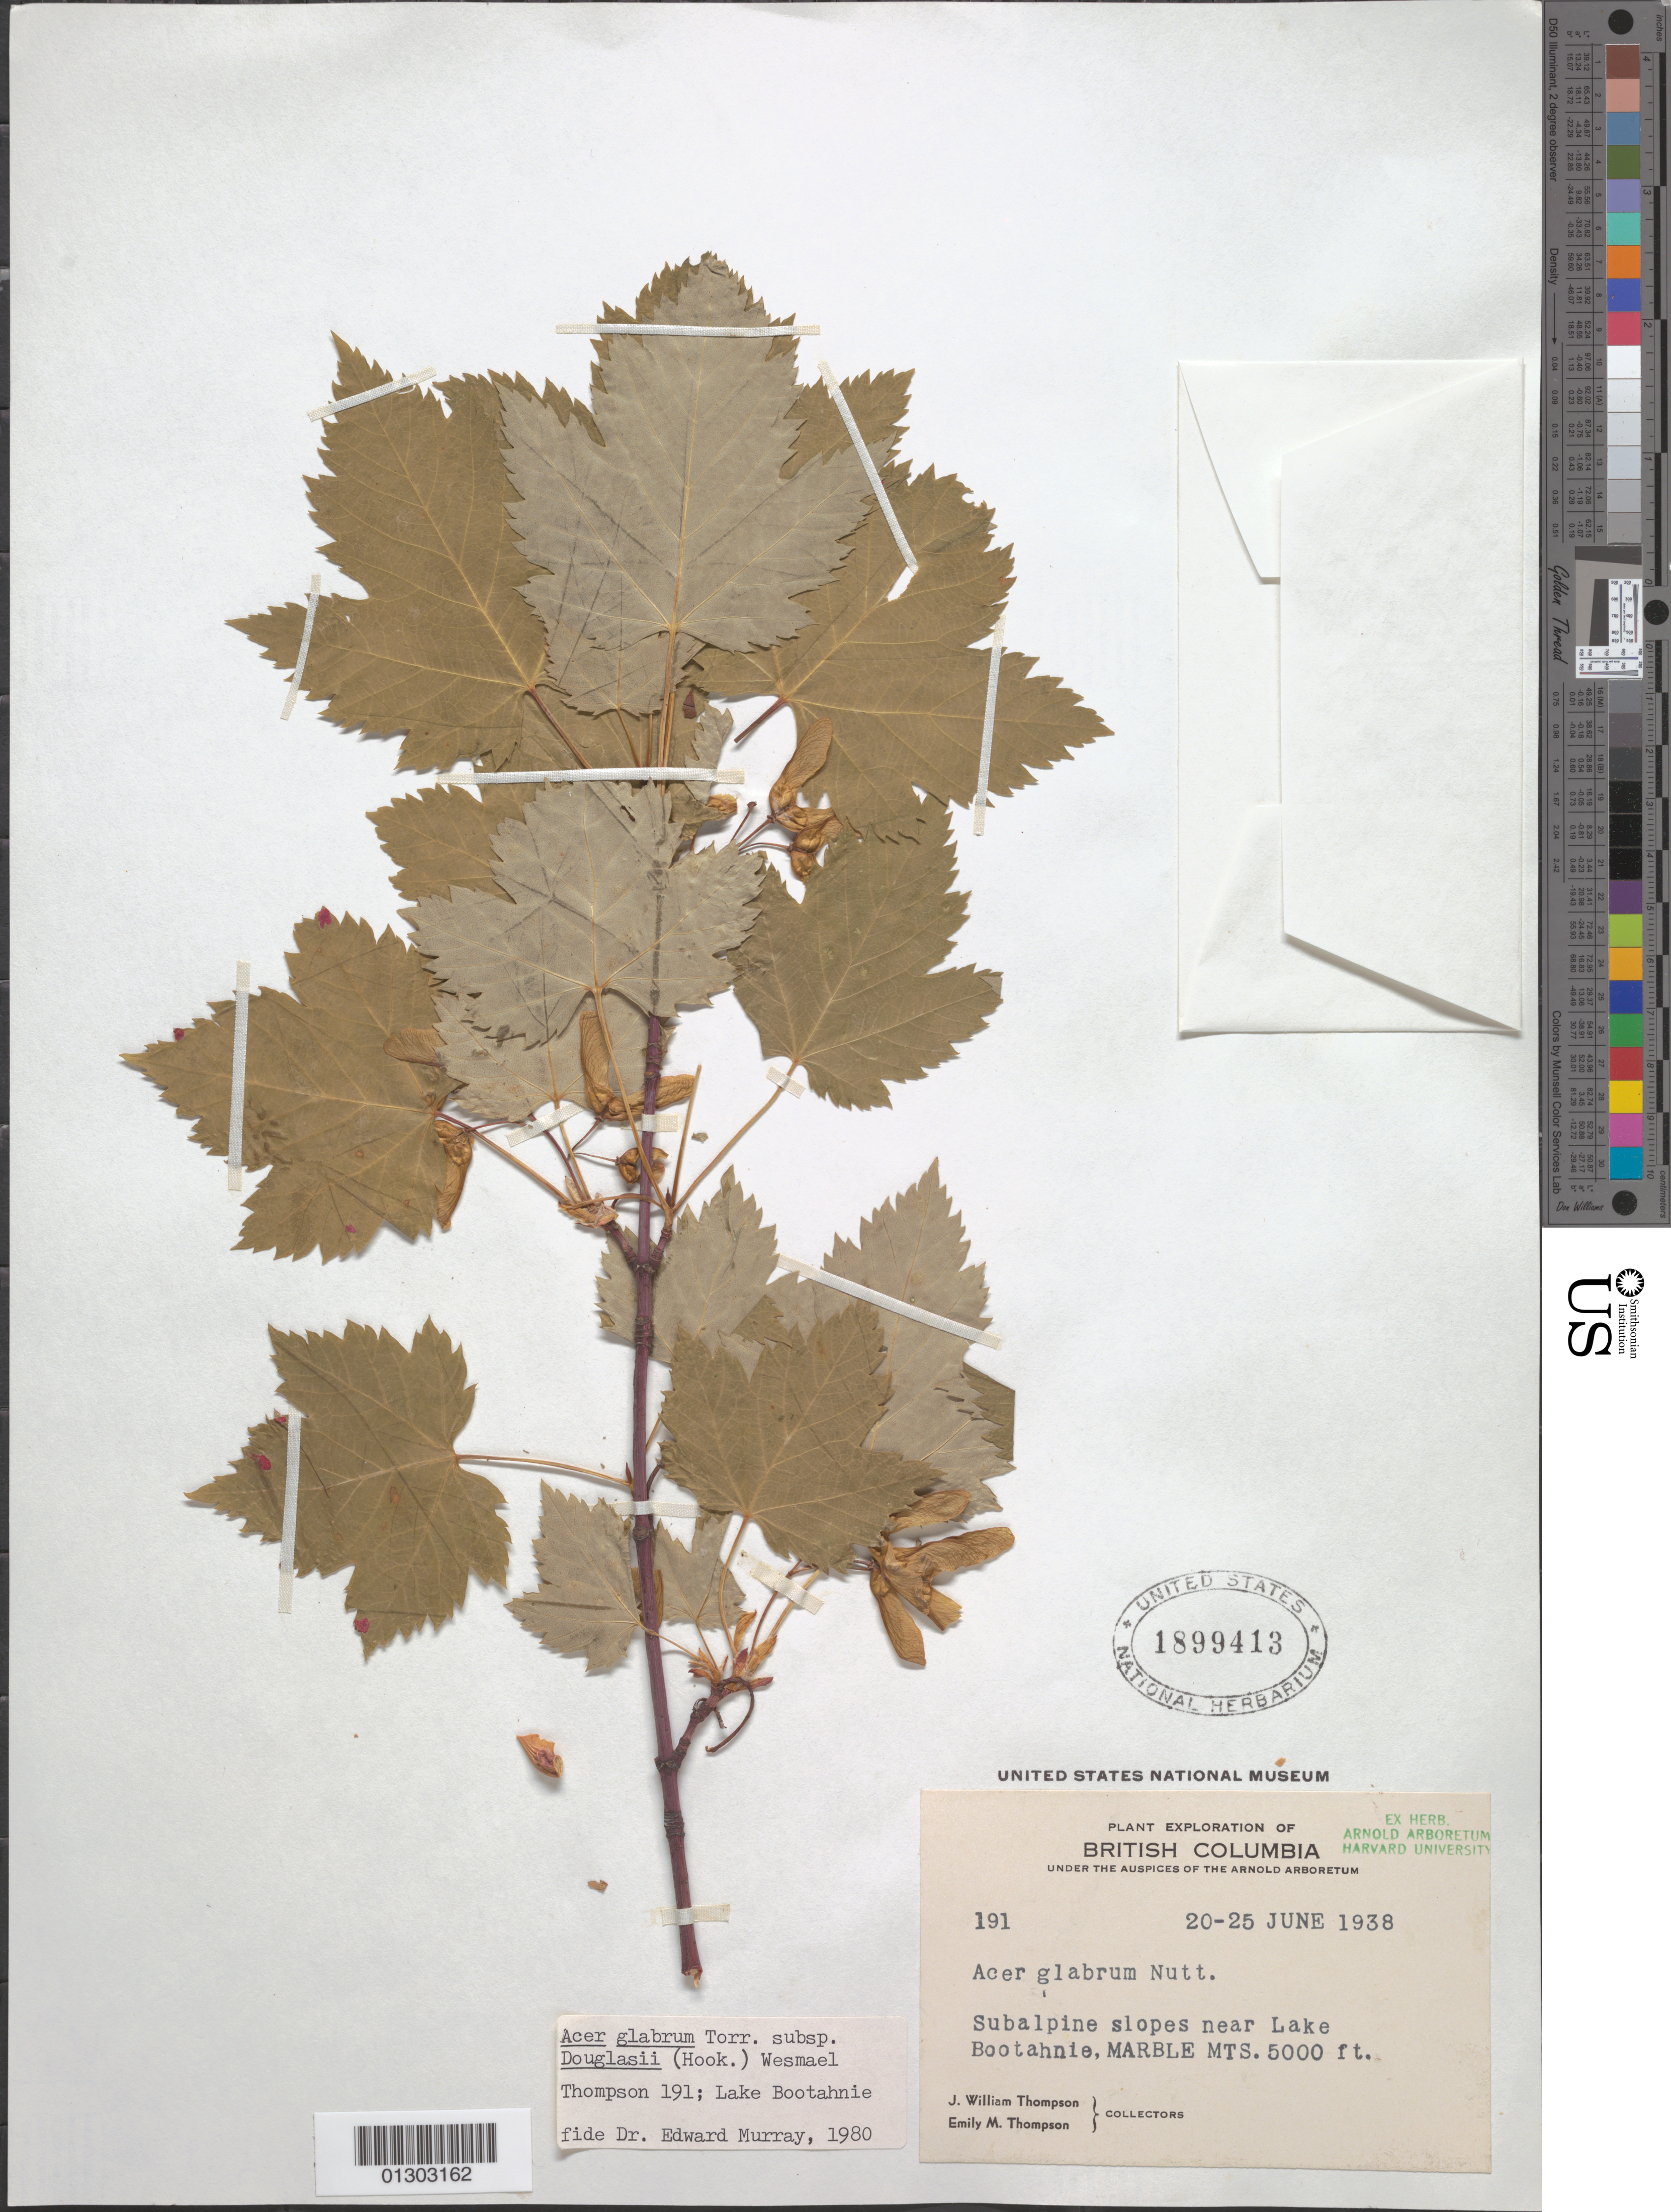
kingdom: Plantae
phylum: Tracheophyta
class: Magnoliopsida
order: Sapindales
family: Sapindaceae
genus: Acer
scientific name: Acer glabrum var. douglasii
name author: (Hook.) Dippel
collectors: J. W. Thompson & E. M. Thompson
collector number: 191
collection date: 1938-06-20/1938-06-25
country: Canada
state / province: British Columbia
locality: Marble Mts., near Lake Bootahnie.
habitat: Subalpine slopes.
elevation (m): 1524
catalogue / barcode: US 1899413